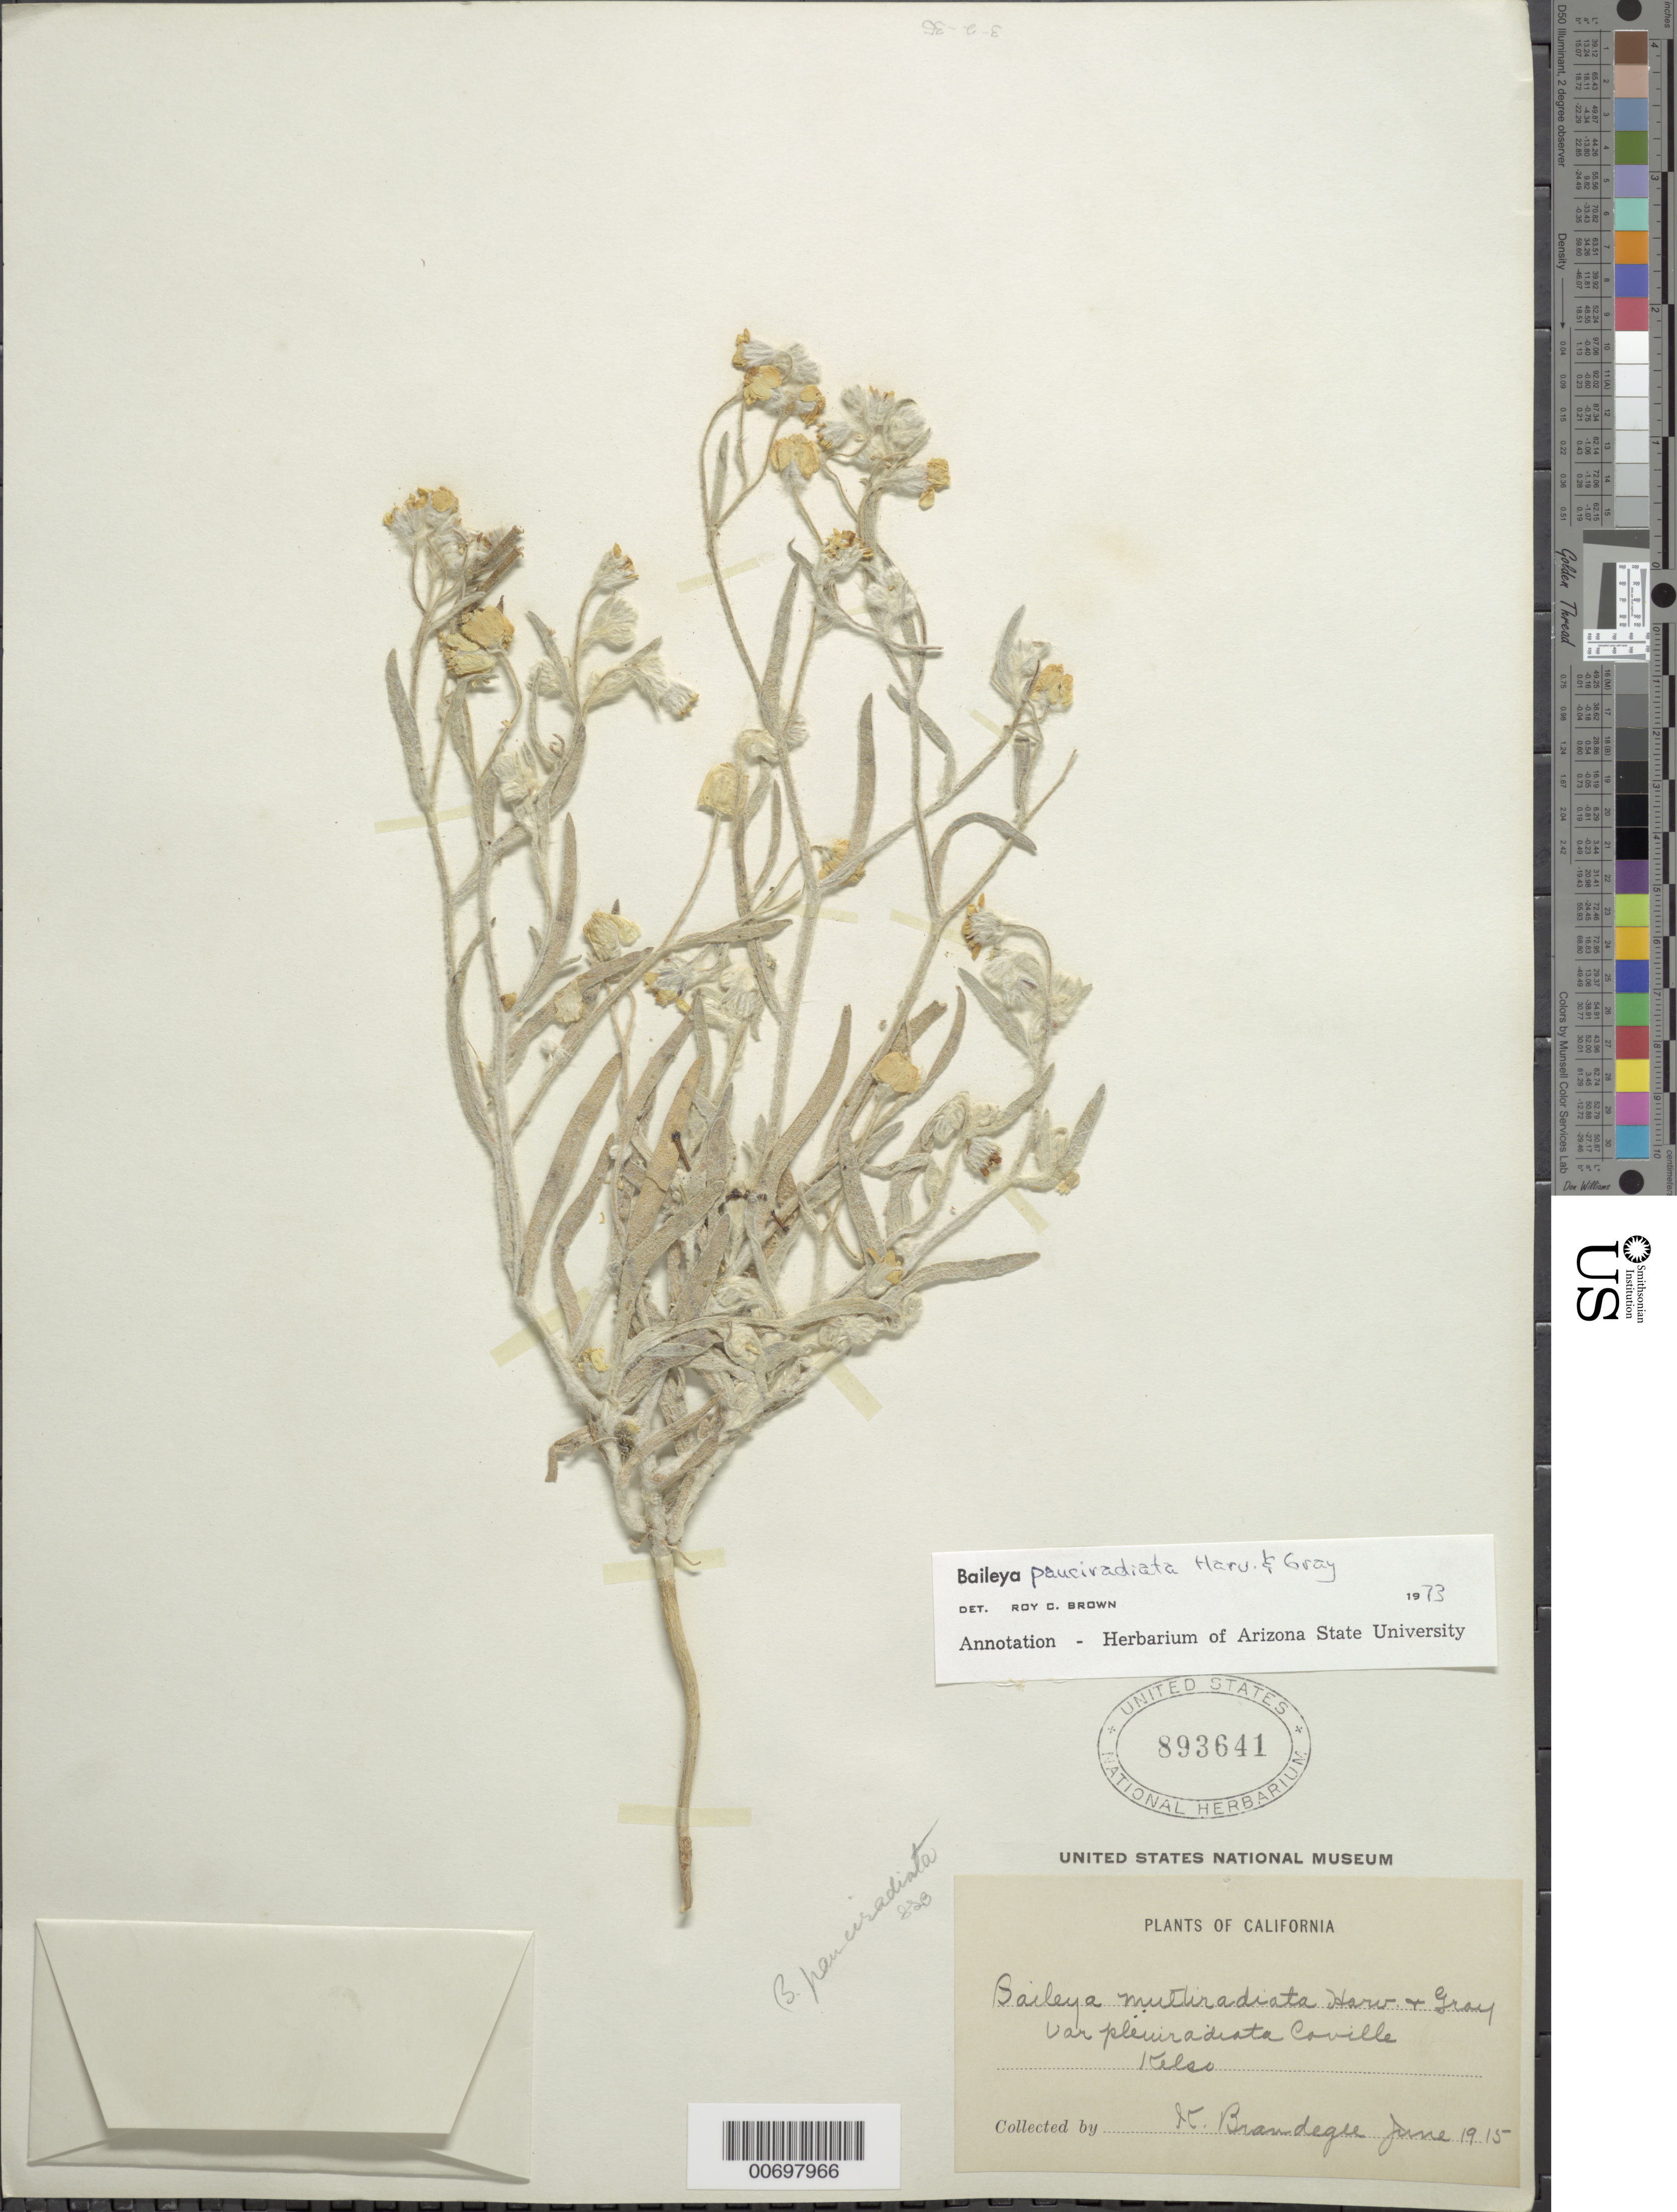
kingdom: Plantae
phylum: Tracheophyta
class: Magnoliopsida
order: Asterales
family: Asteraceae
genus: Baileya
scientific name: Baileya pauciradiata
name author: Harv. & A. Gray ex A. Gray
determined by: Brown, Roy C.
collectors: M. K. Brandegee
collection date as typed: Jun 1915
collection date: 1915-06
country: United States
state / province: California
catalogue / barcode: US 893641